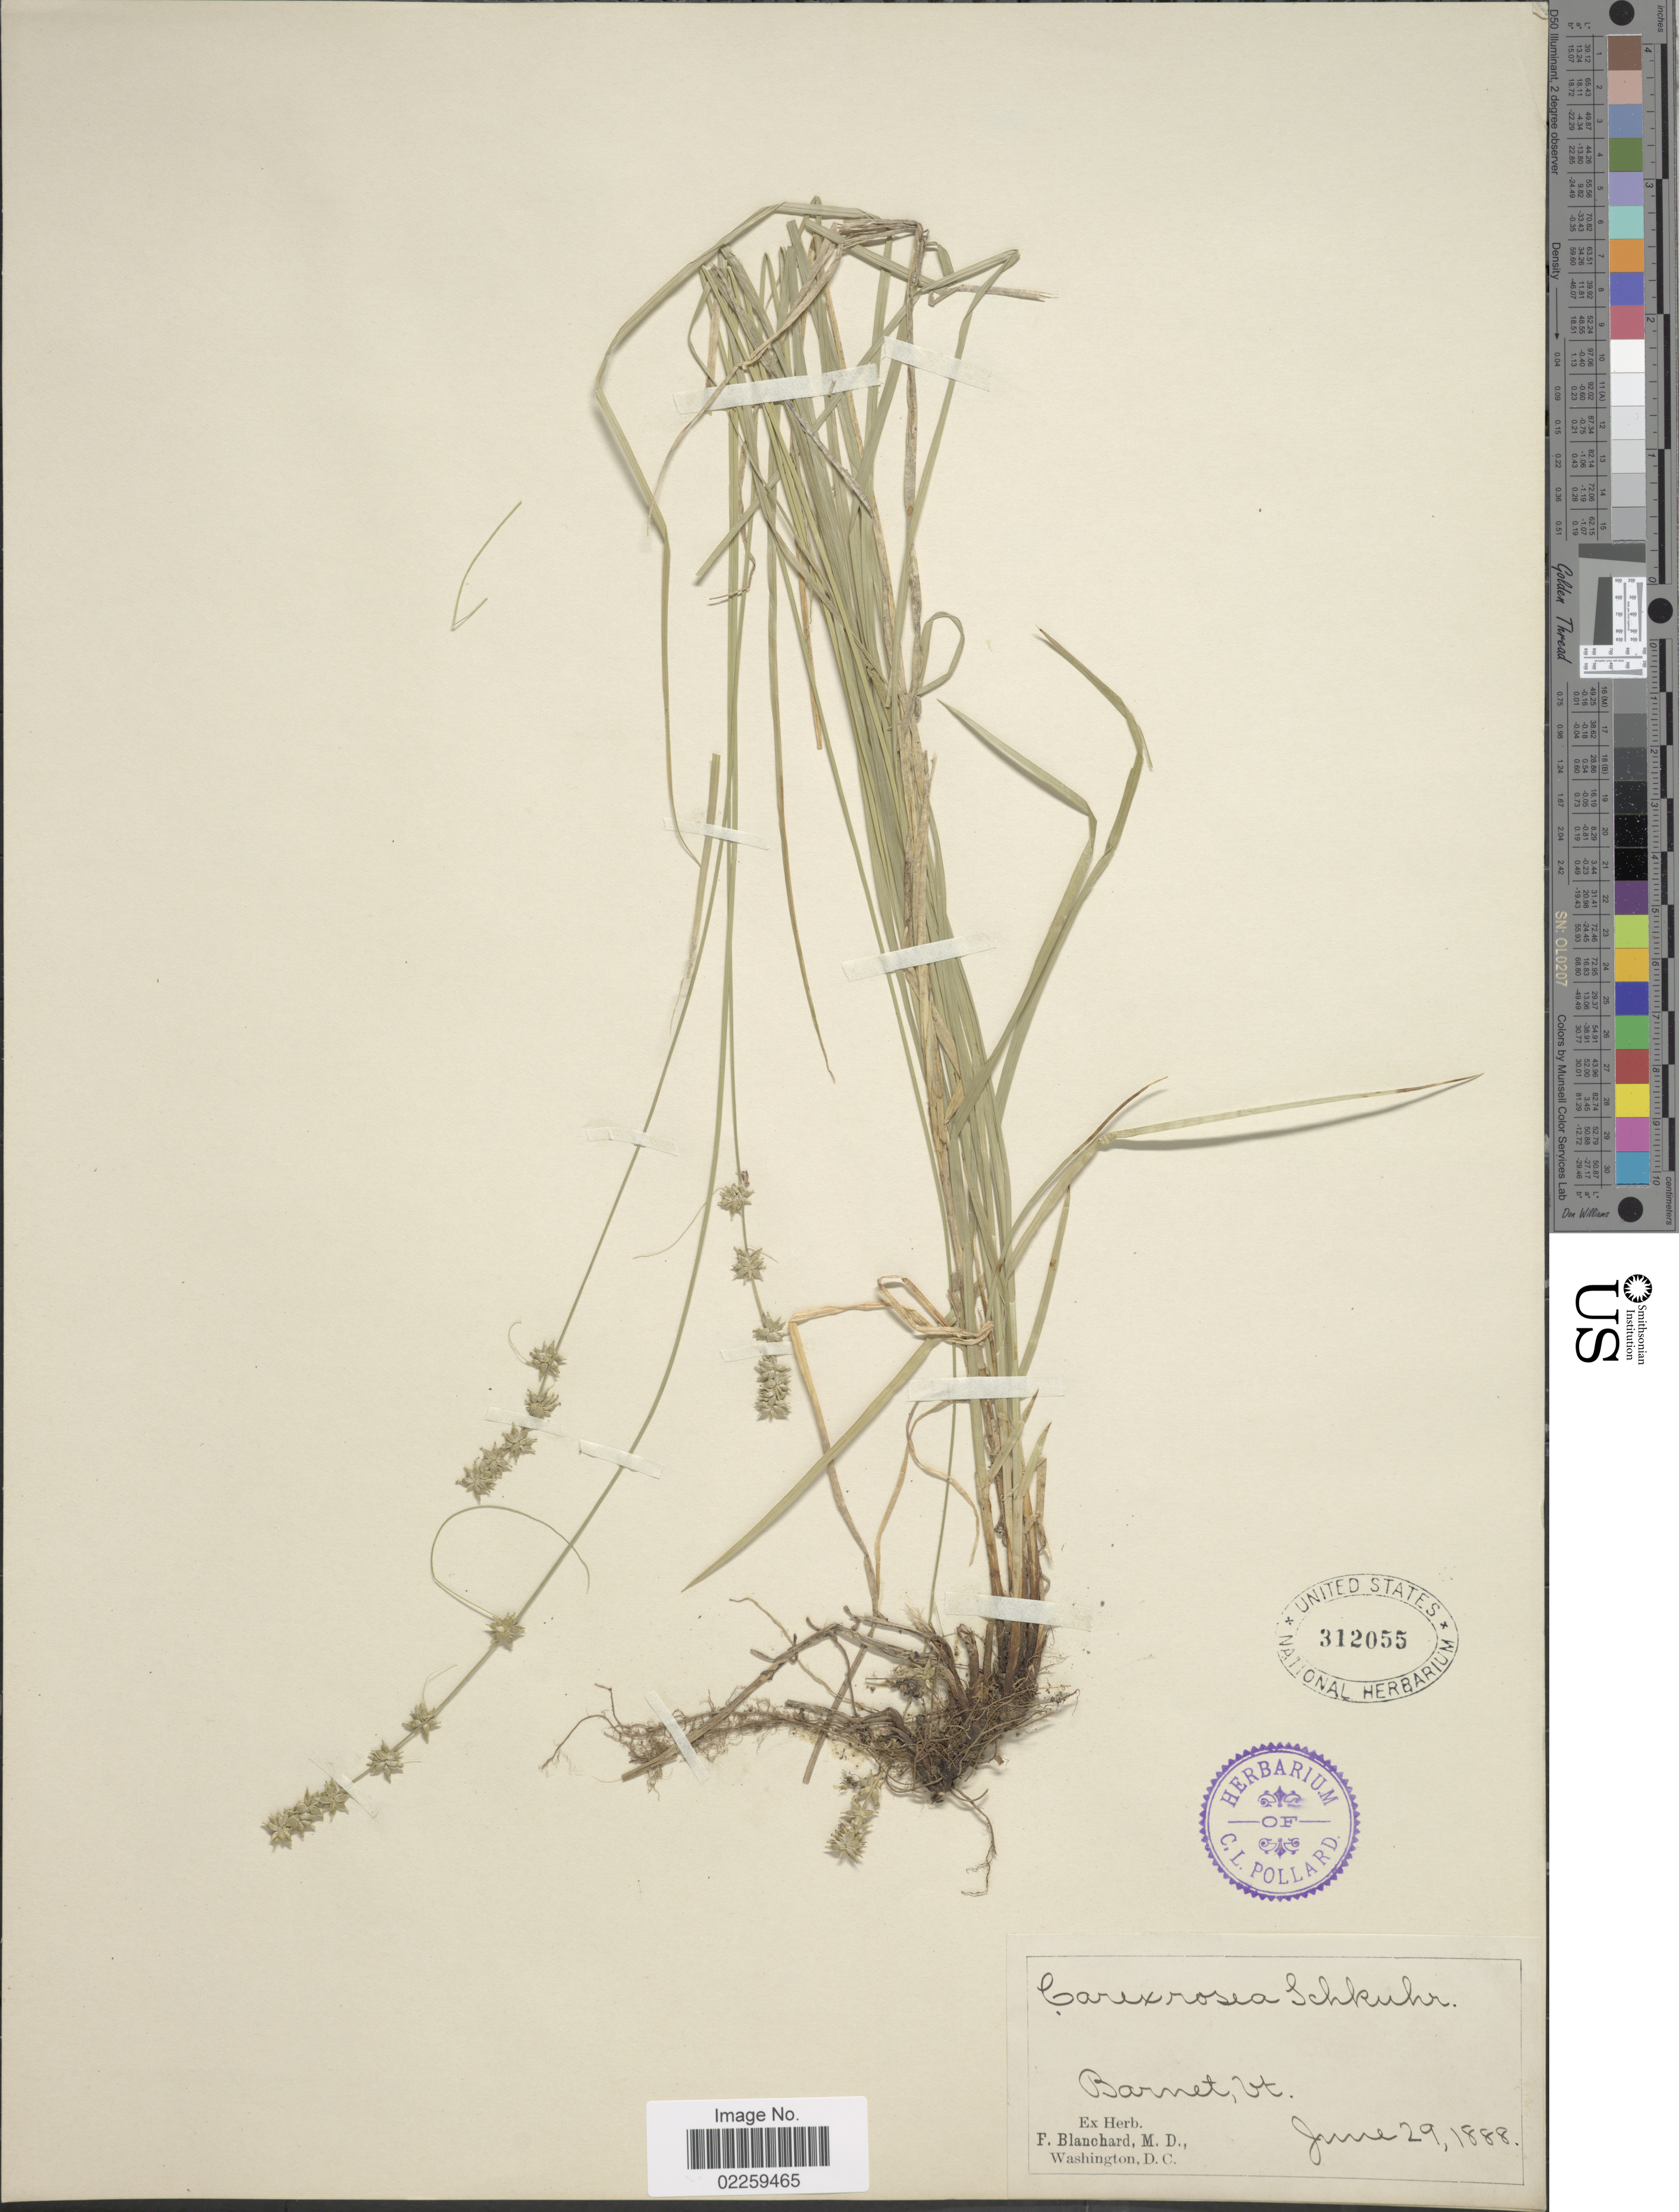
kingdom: Plantae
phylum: Tracheophyta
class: Liliopsida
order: Poales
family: Cyperaceae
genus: Carex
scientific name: Carex rosea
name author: Willd.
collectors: ex herb. F. Blanchard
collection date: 1888-06-29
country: United States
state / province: Vermont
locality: Barnet, Vt.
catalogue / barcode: US 312055